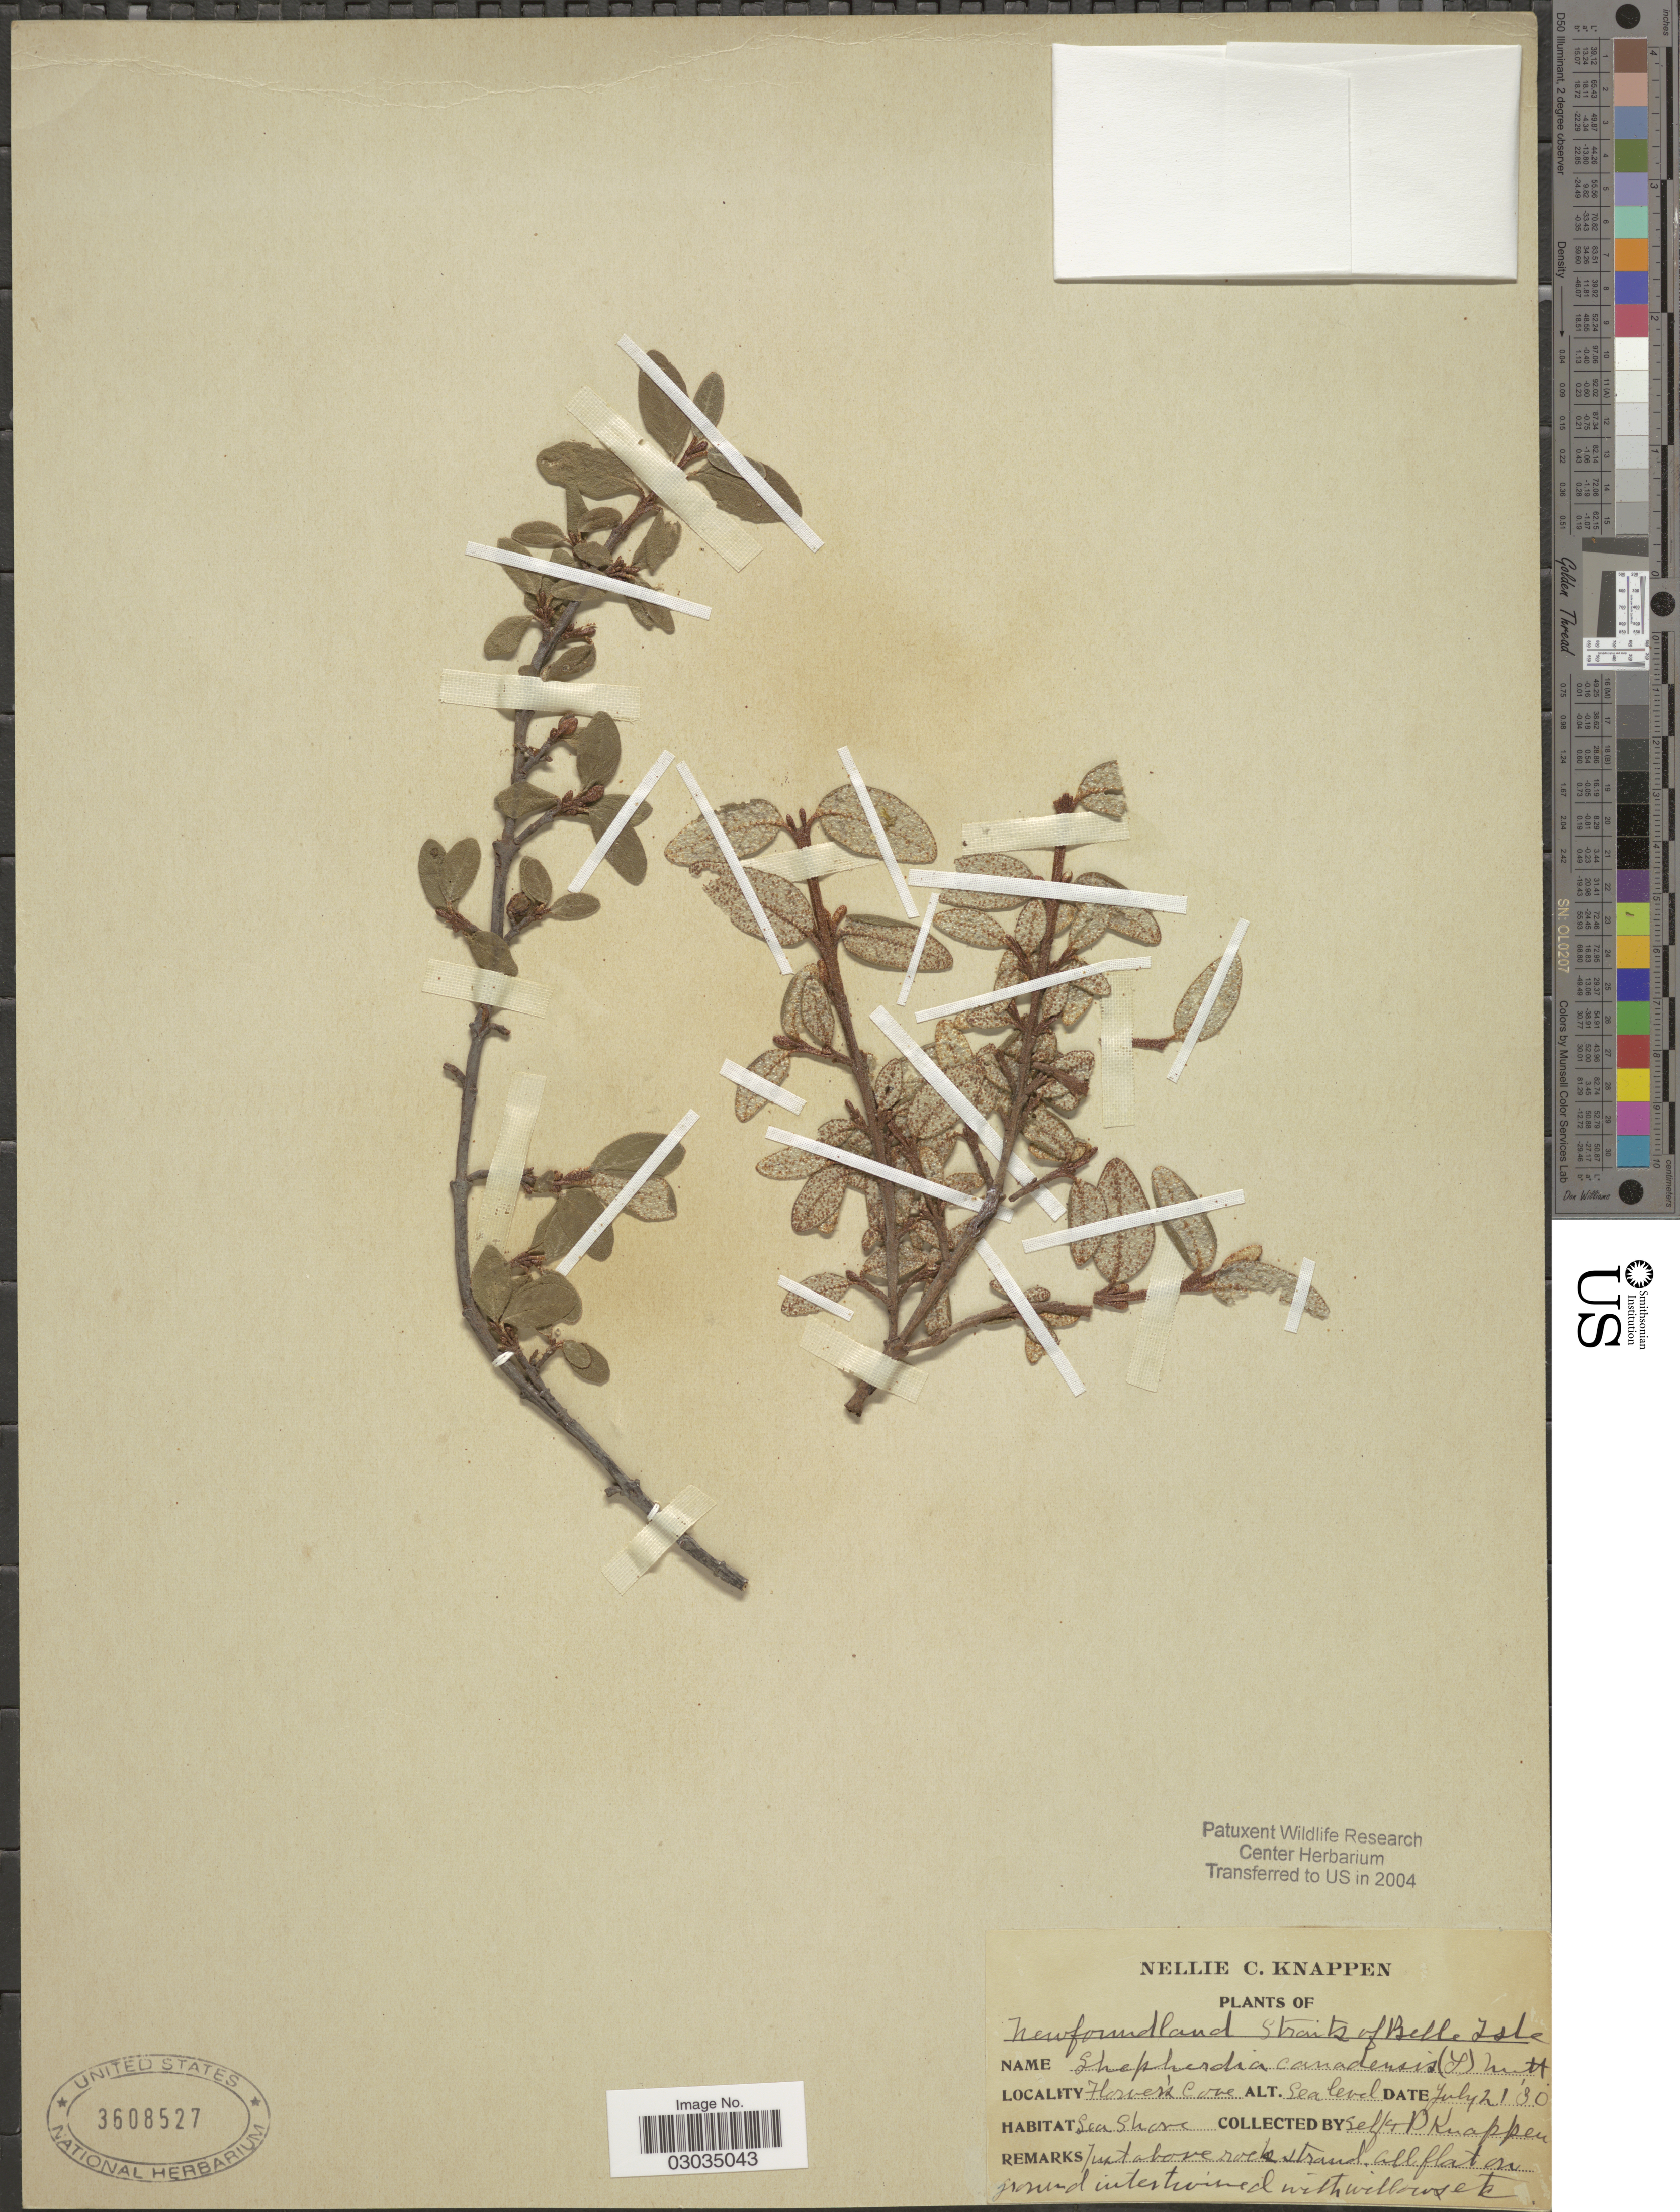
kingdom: Plantae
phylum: Tracheophyta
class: Magnoliopsida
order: Rosales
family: Elaeagnaceae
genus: Shepherdia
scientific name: Shepherdia canadensis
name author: (L.) Nutt.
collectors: N. Knappen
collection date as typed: Transcribed d/m/y: 21/7/30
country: Canada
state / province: Newfoundland and Labrador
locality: Flower's Cove.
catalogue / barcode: US 3608527